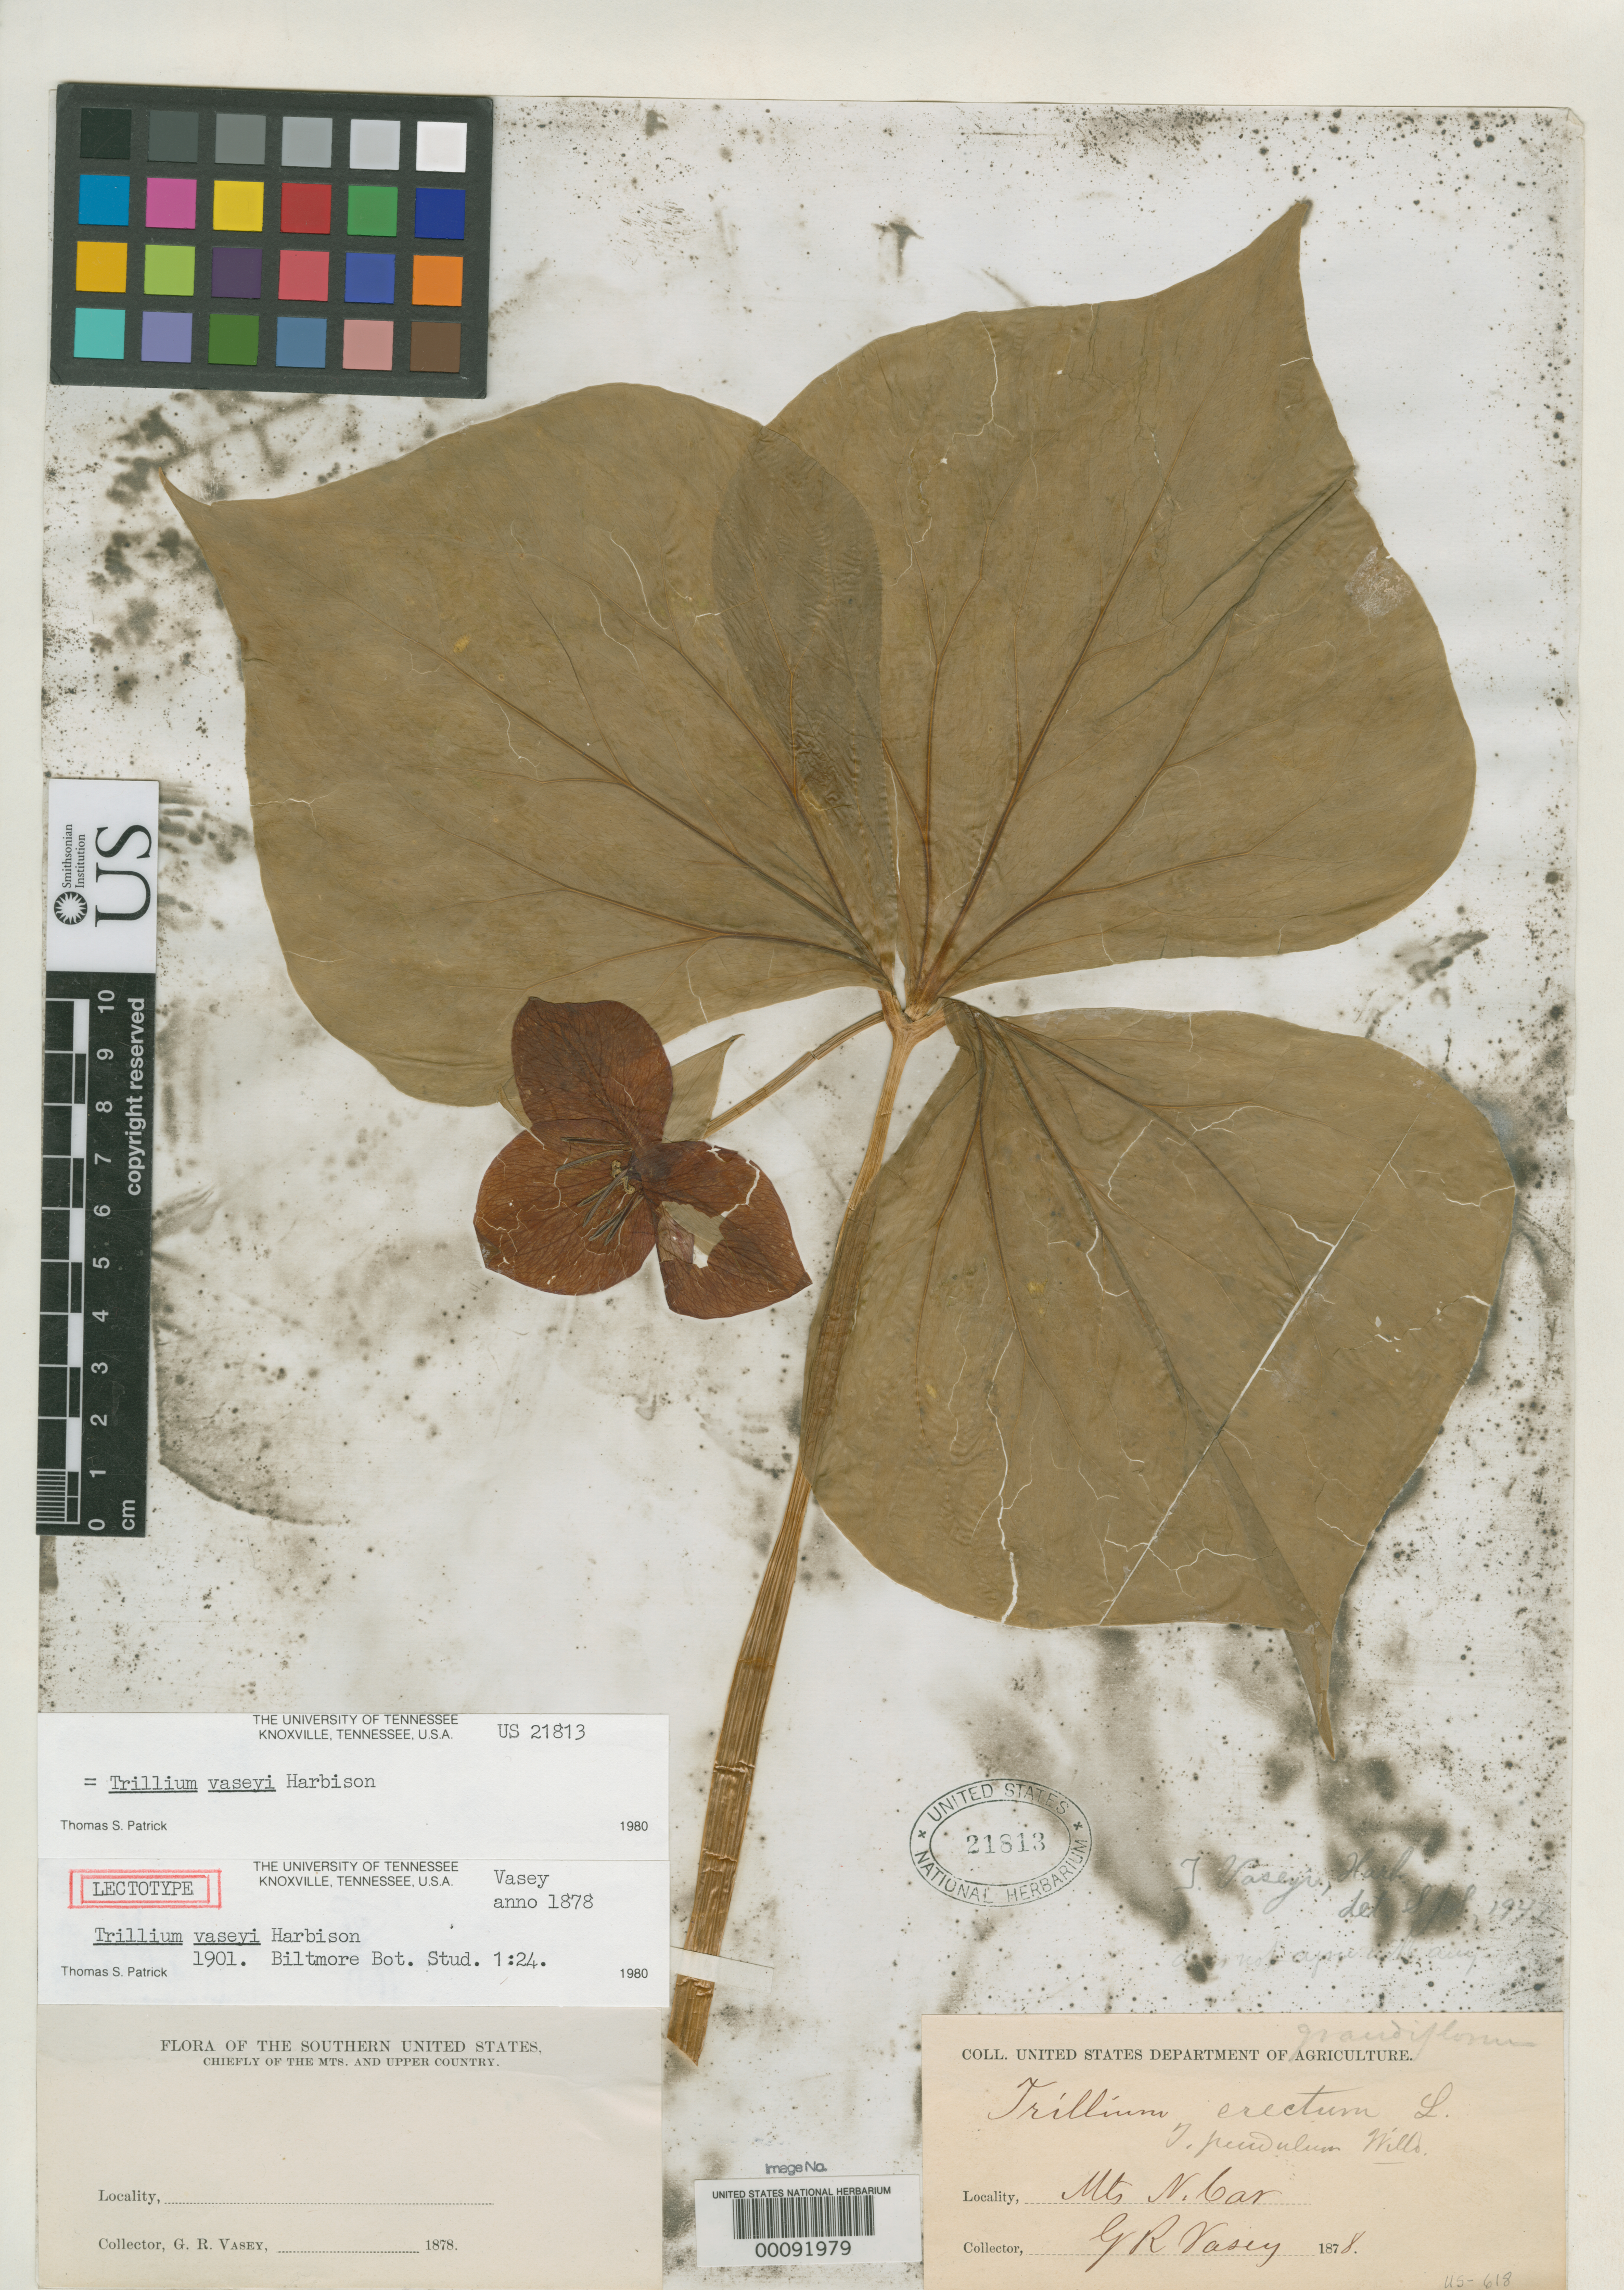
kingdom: Plantae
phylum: Tracheophyta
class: Liliopsida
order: Liliales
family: Melanthiaceae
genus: Trillium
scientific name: Trillium vaseyi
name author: Harb.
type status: Type Collection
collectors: G. R. Vasey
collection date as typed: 1878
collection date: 1878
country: United States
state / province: North Carolina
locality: Mountains.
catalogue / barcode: US 21813